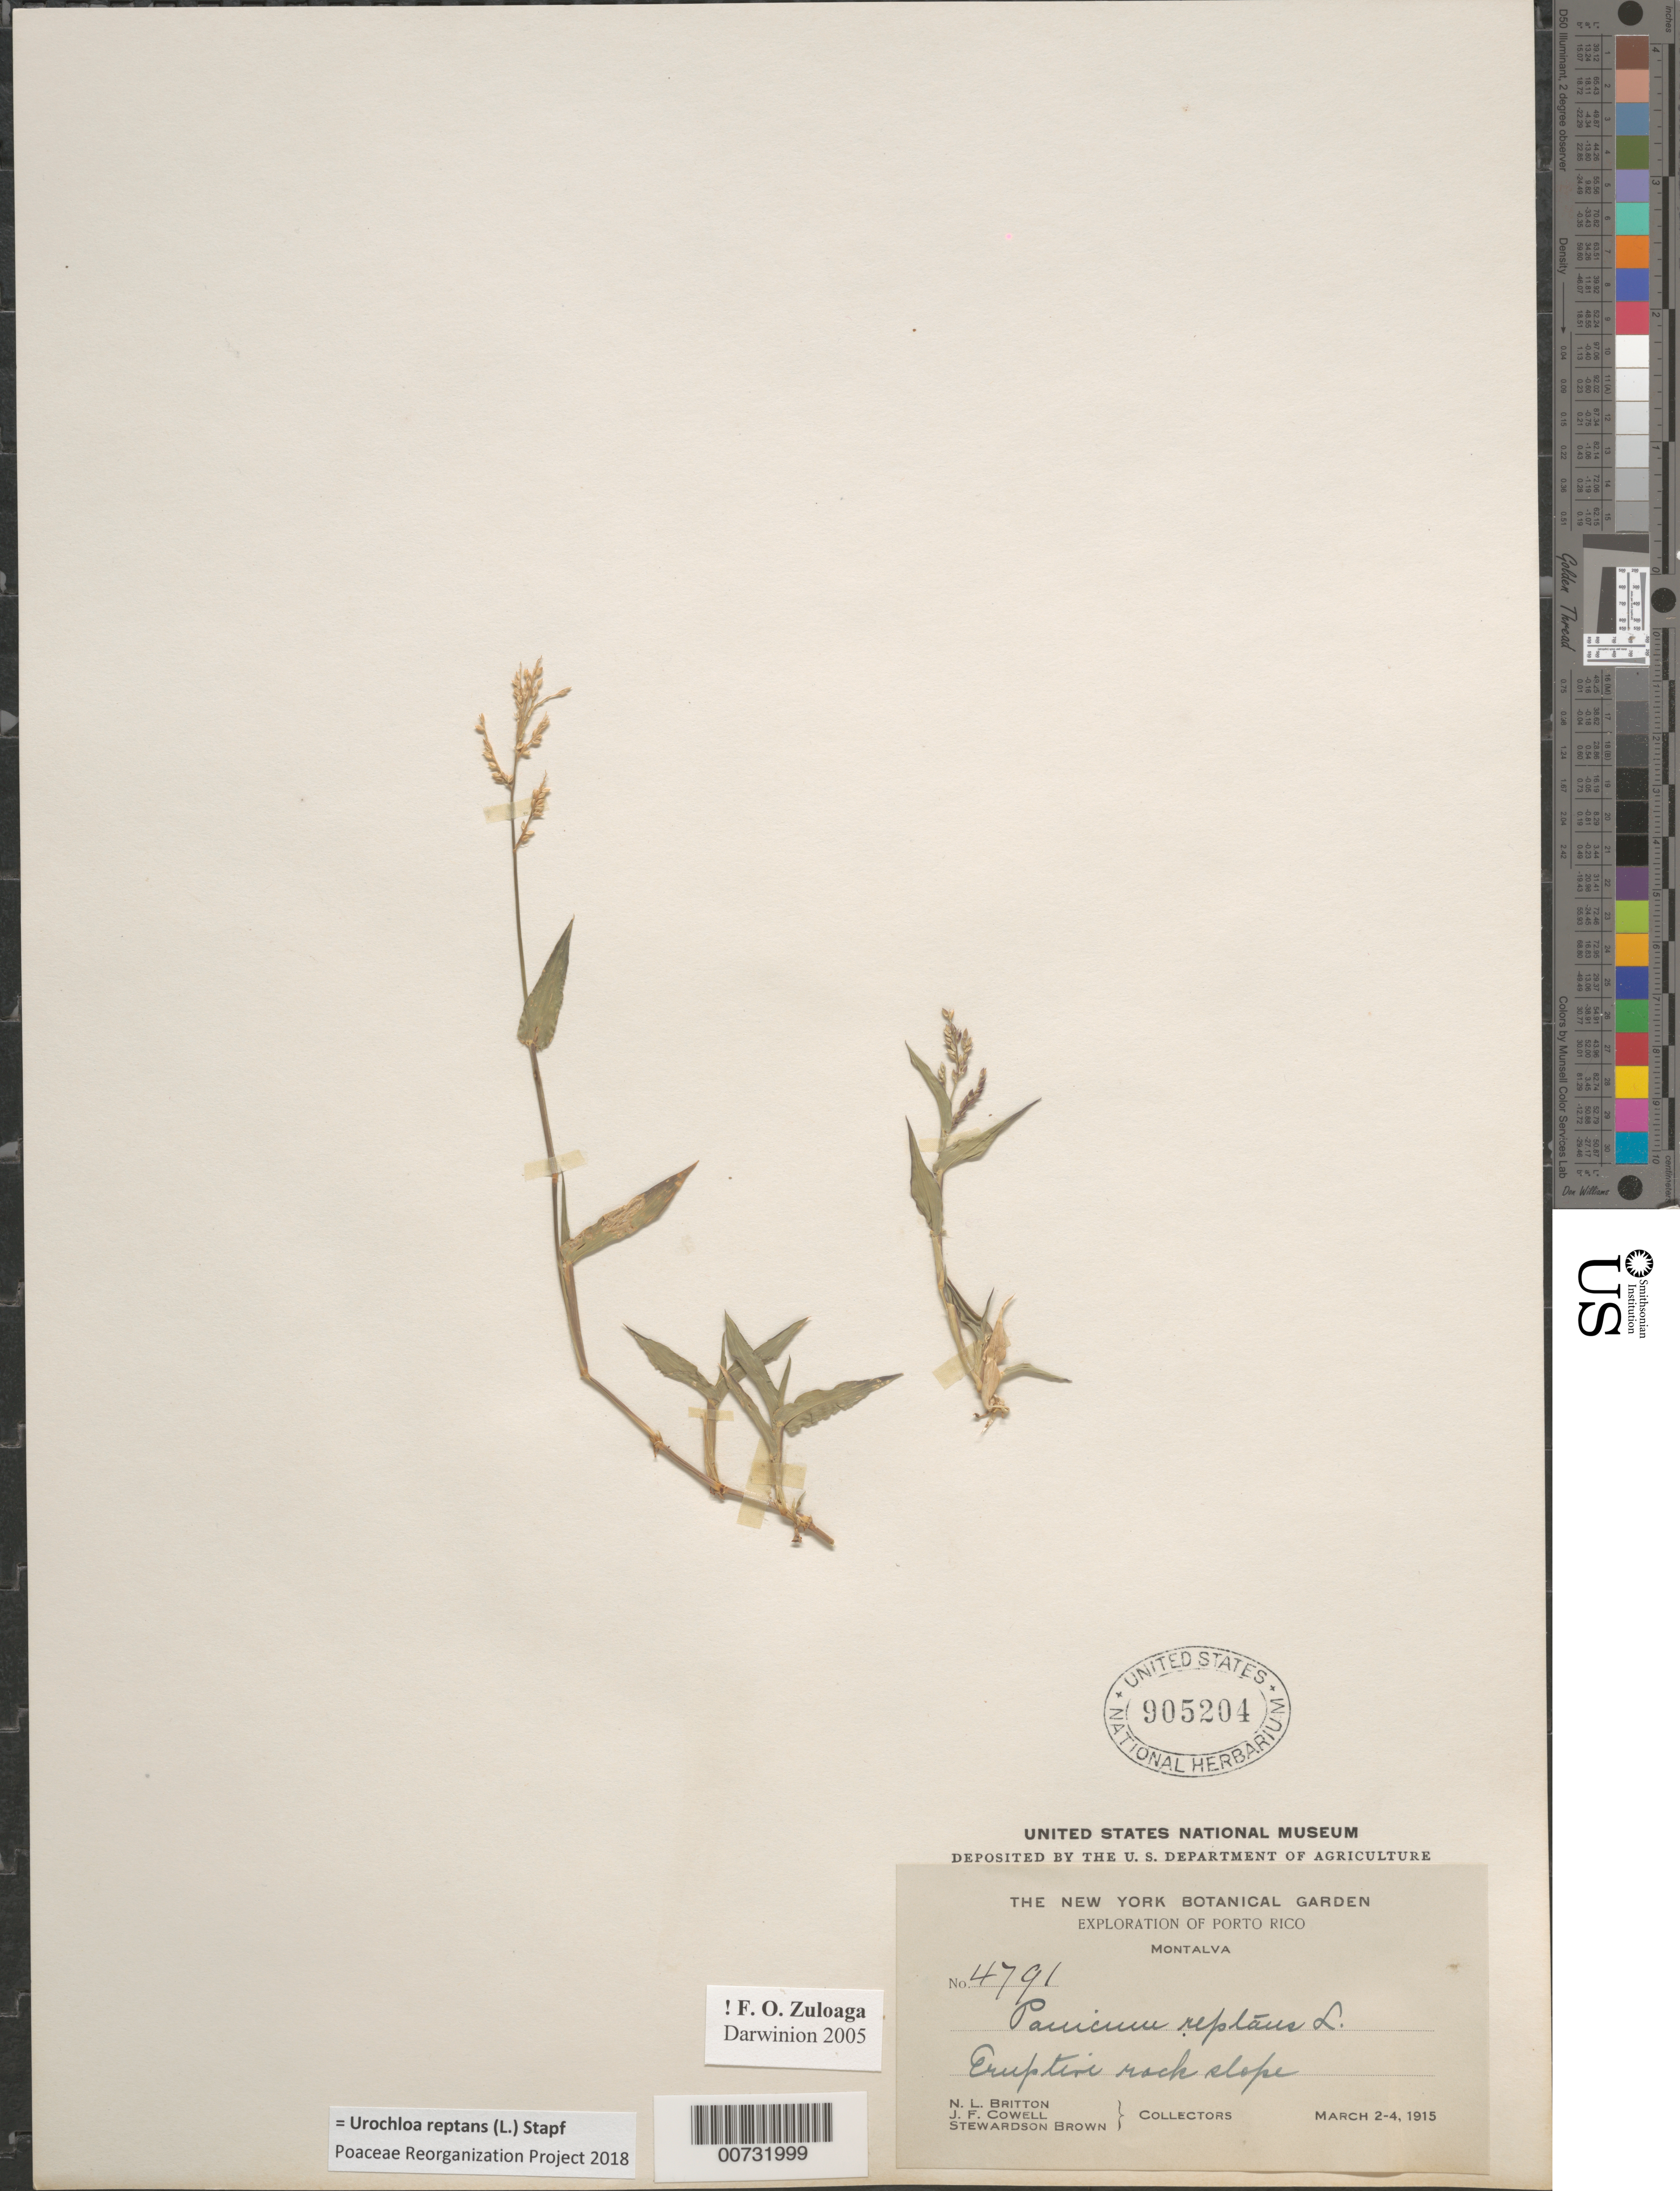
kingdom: Plantae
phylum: Tracheophyta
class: Liliopsida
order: Poales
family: Poaceae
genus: Urochloa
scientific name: Urochloa reptans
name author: (L.) Stapf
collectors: N. Britton, J. F. Cowell & S. Brown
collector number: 4791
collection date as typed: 02 Mar 1915 to 04 Mar 1915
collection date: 1915-03-02/1915-03-04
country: Puerto Rico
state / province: Guánica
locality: Montalva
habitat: Eruptive rock slope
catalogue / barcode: US 905204